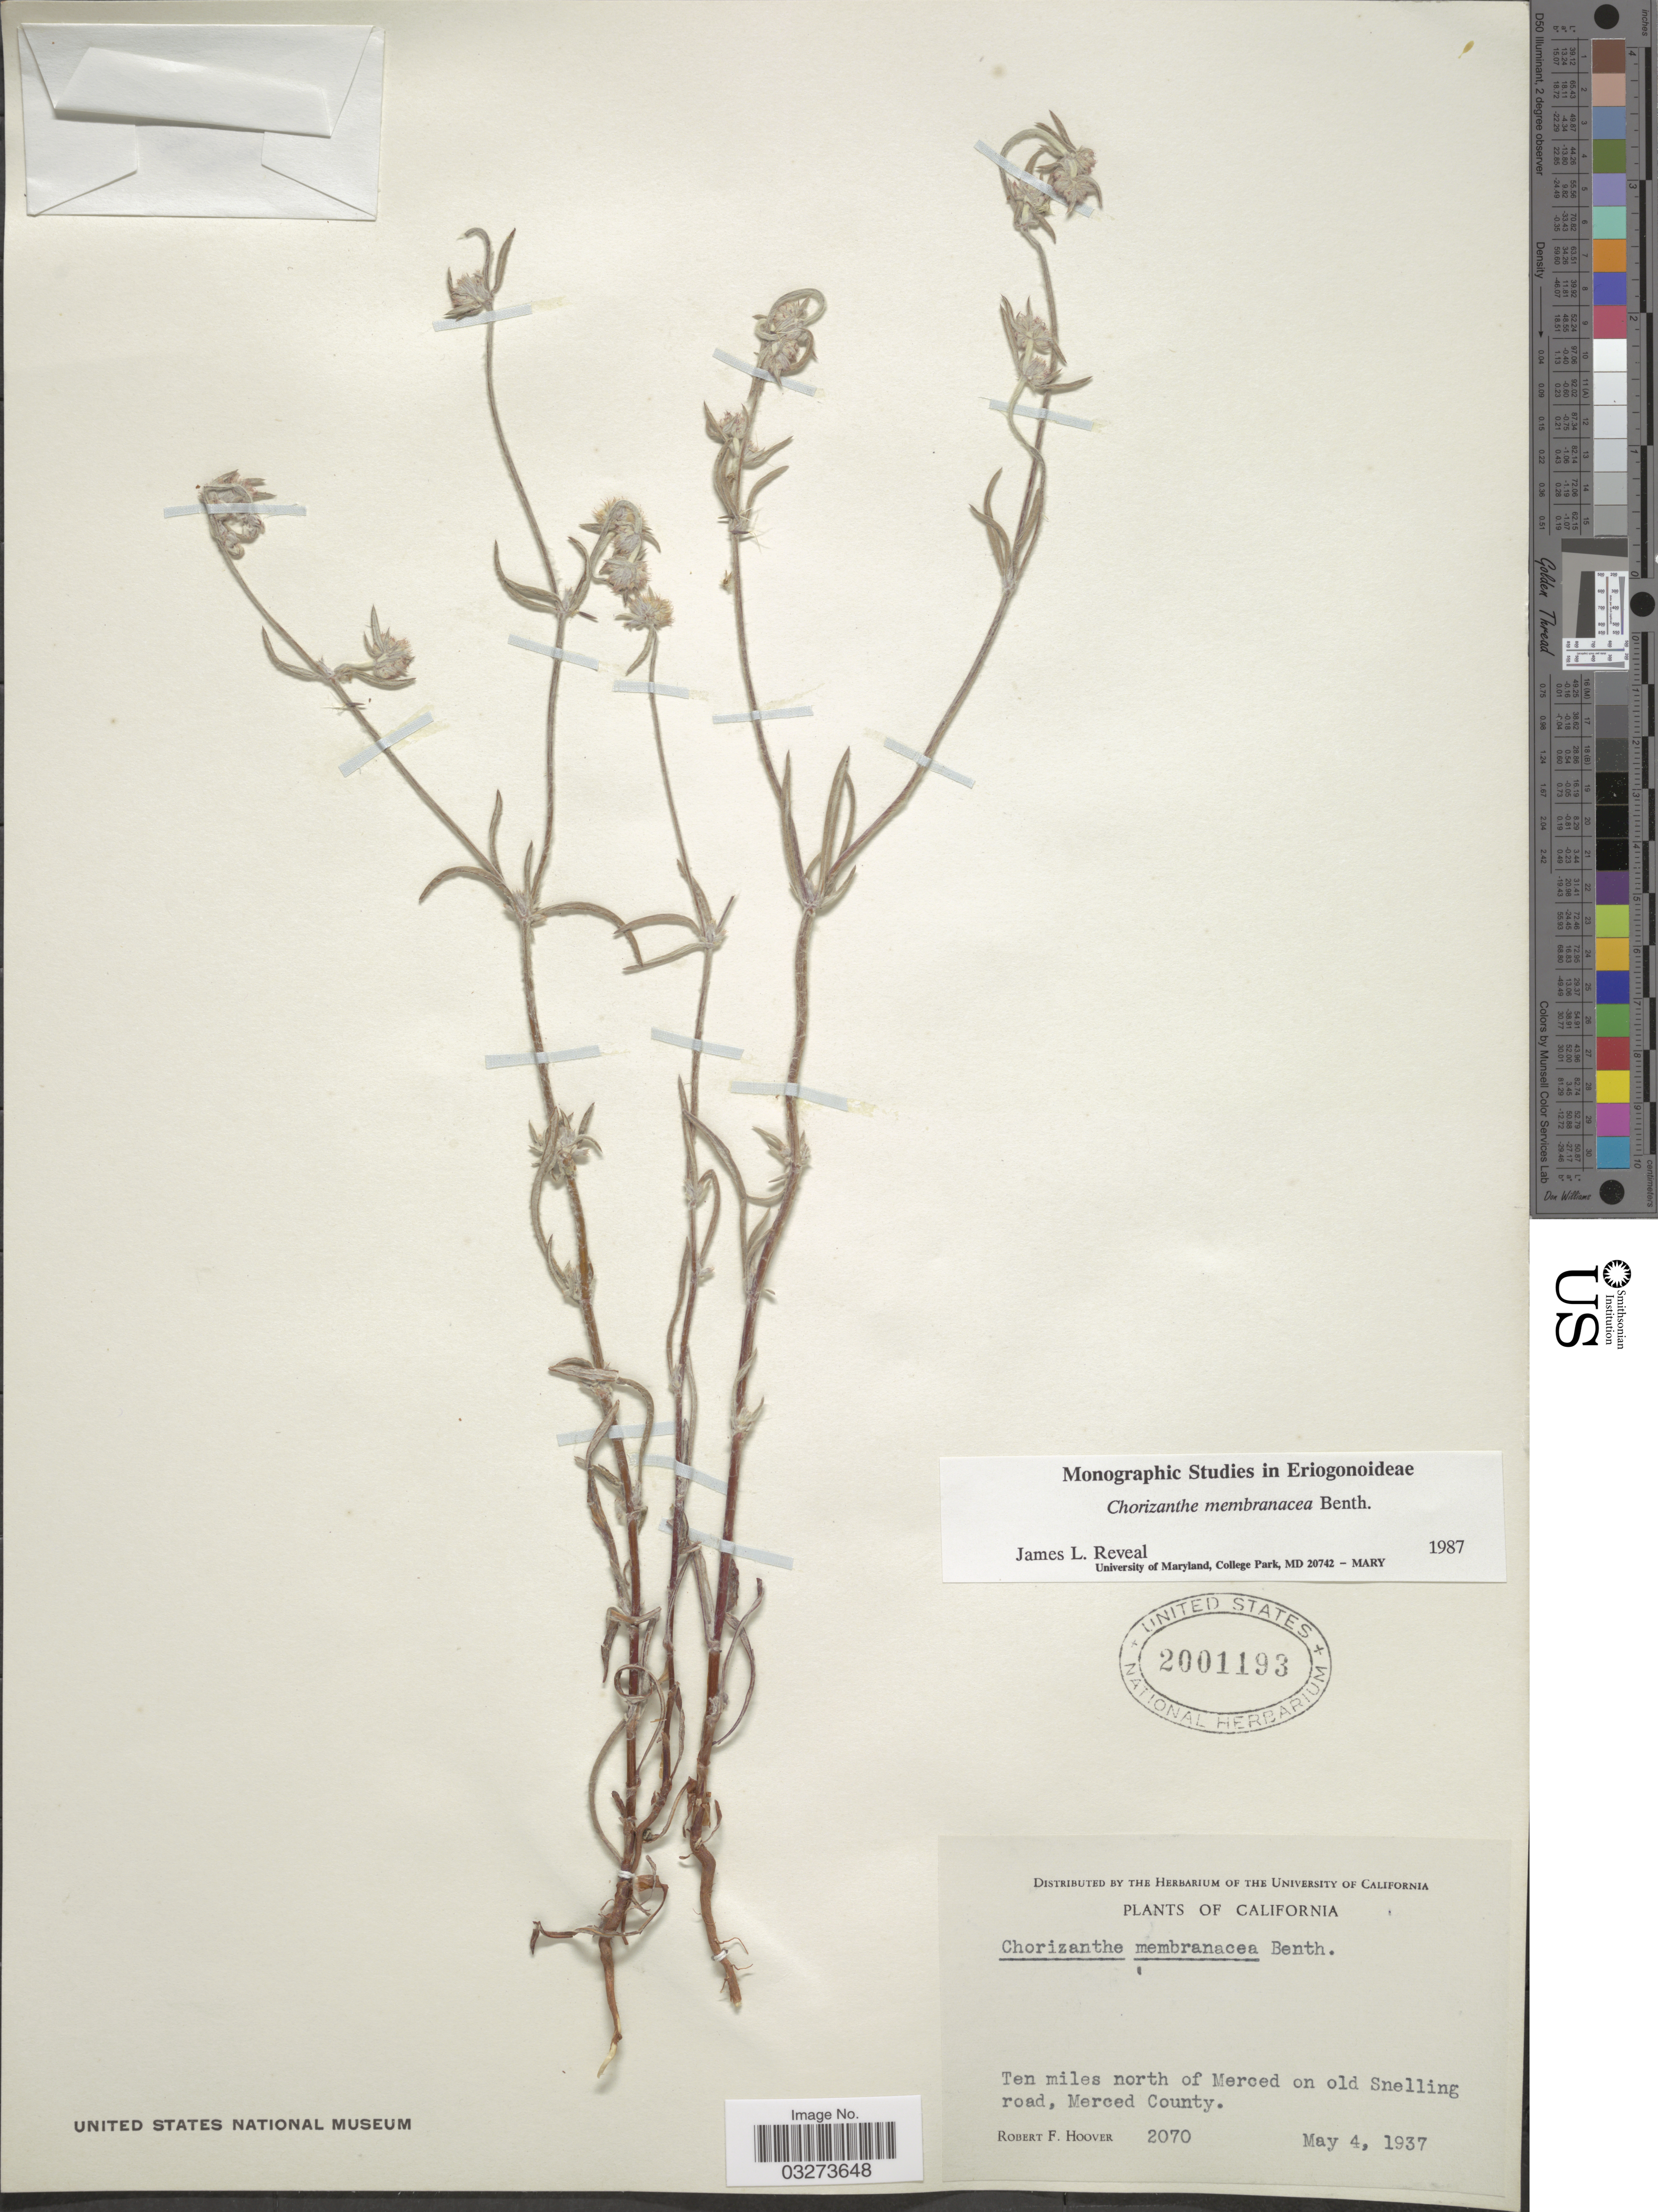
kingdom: Plantae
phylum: Tracheophyta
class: Magnoliopsida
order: Caryophyllales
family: Polygonaceae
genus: Chorizanthe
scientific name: Chorizanthe membranacea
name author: Benth.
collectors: R. F. Hoover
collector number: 2070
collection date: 1937-05-04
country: United States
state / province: California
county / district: Merced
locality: Ten miles north of Merced on old Snelling road, Merced County.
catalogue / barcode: US 2001193